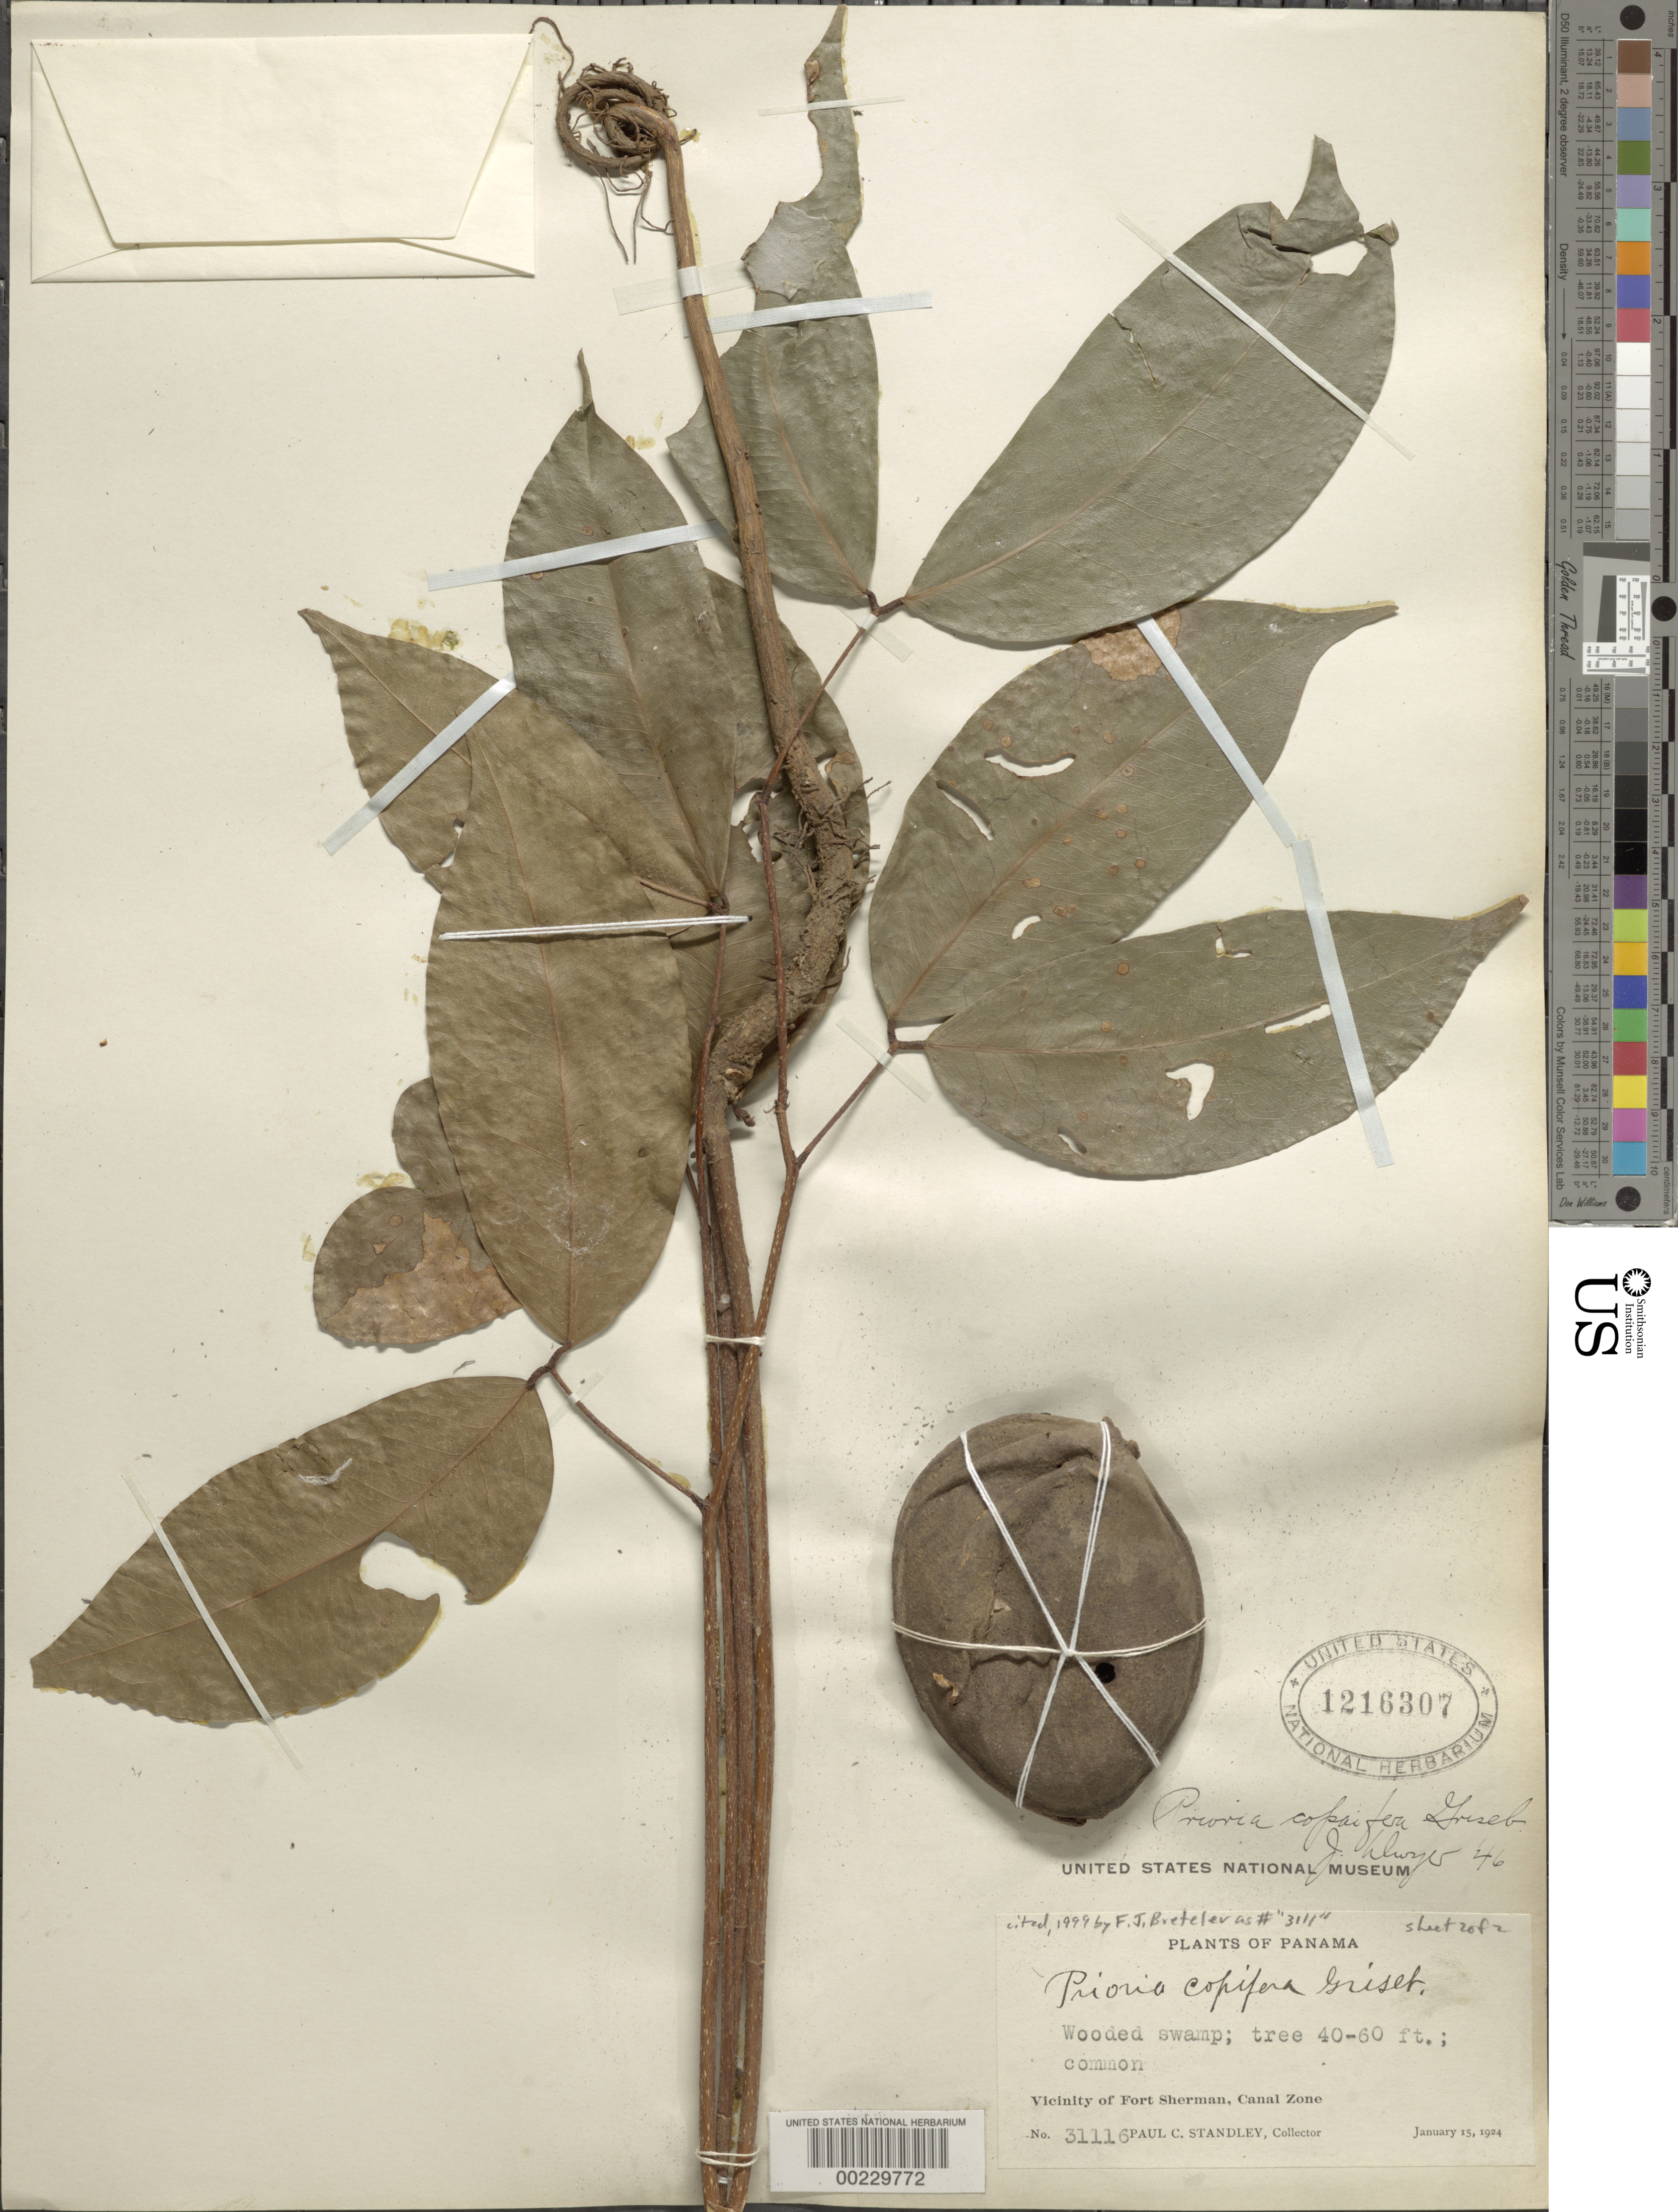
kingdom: Plantae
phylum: Tracheophyta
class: Magnoliopsida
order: Fabales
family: Fabaceae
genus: Prioria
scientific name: Prioria copaifera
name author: Griseb.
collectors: P. C. Standley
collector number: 31116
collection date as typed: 15 Jan 1924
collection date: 1924-01-15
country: Panama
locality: Vicinity of Fort Sherman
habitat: Wooded swamp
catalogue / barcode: US 1216307